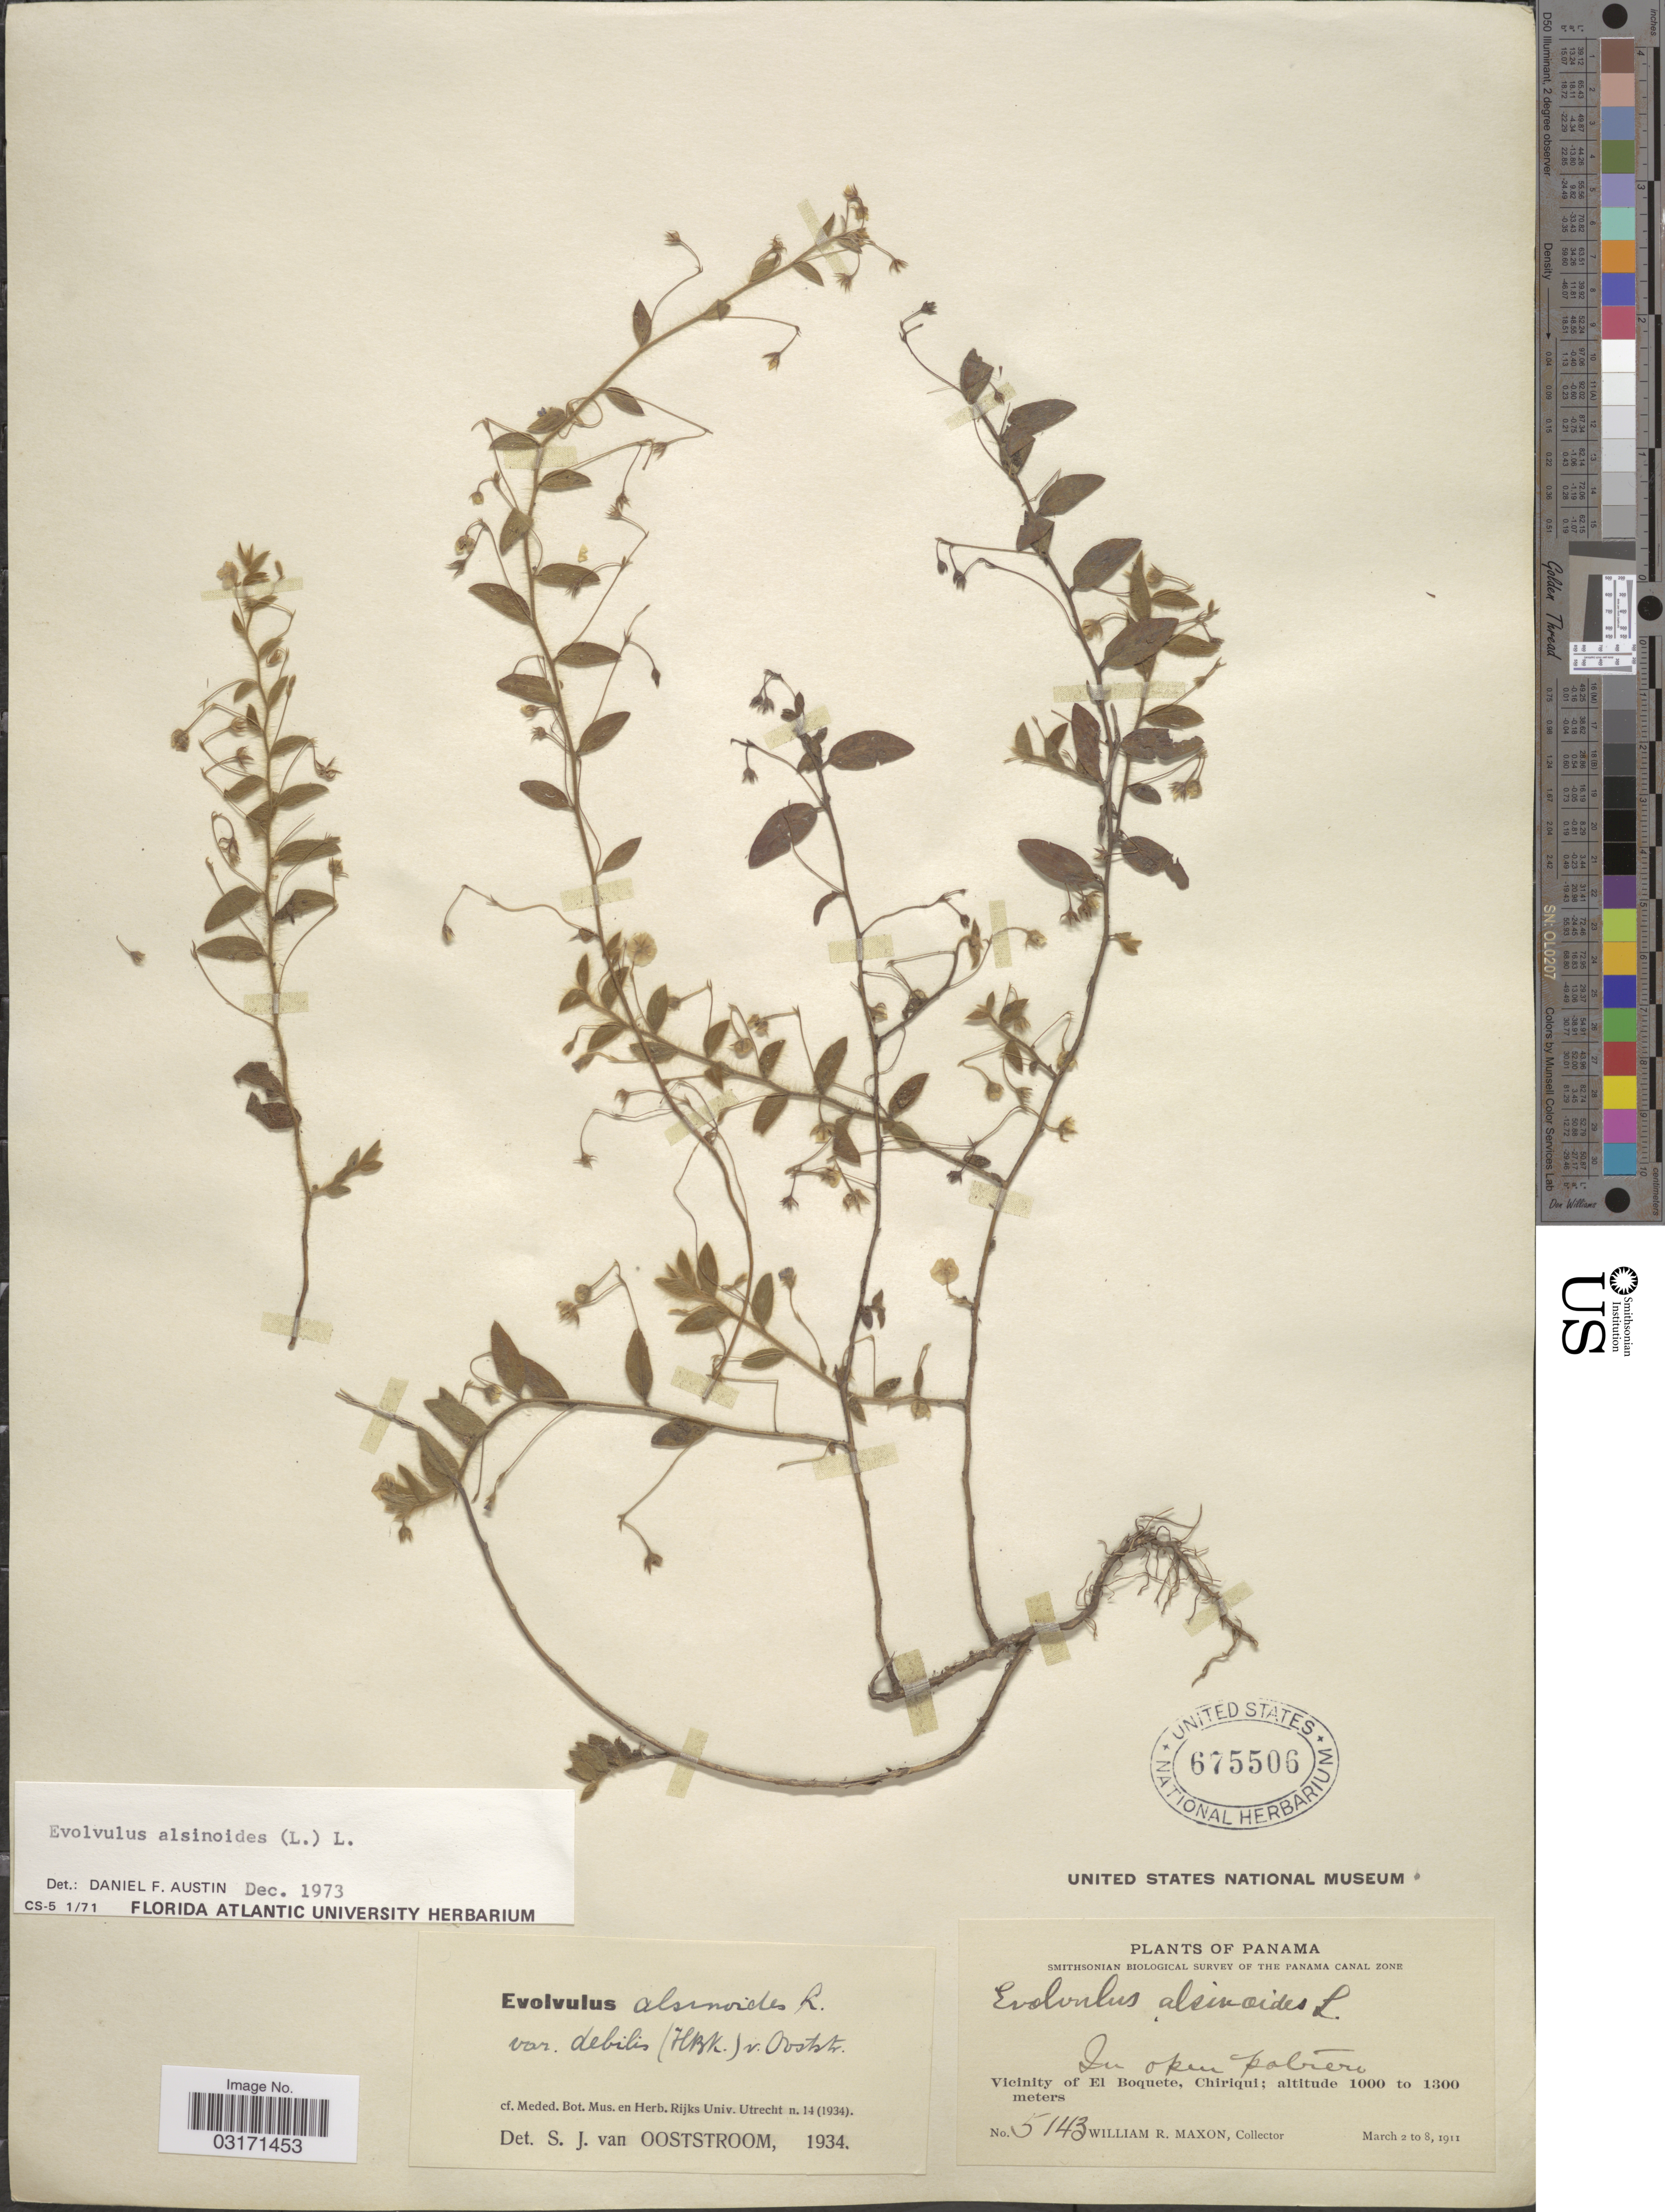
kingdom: Plantae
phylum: Tracheophyta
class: Magnoliopsida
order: Solanales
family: Convolvulaceae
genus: Evolvulus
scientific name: Evolvulus alsinoides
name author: (L.) L.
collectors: W. R. Maxon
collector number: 5143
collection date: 1911-03-02/1911-03-08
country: Panama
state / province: Chiriqui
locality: The Panama Canal Zone, Vicinity of El Boquete, Chiriqui.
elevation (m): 1000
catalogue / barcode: US 675506